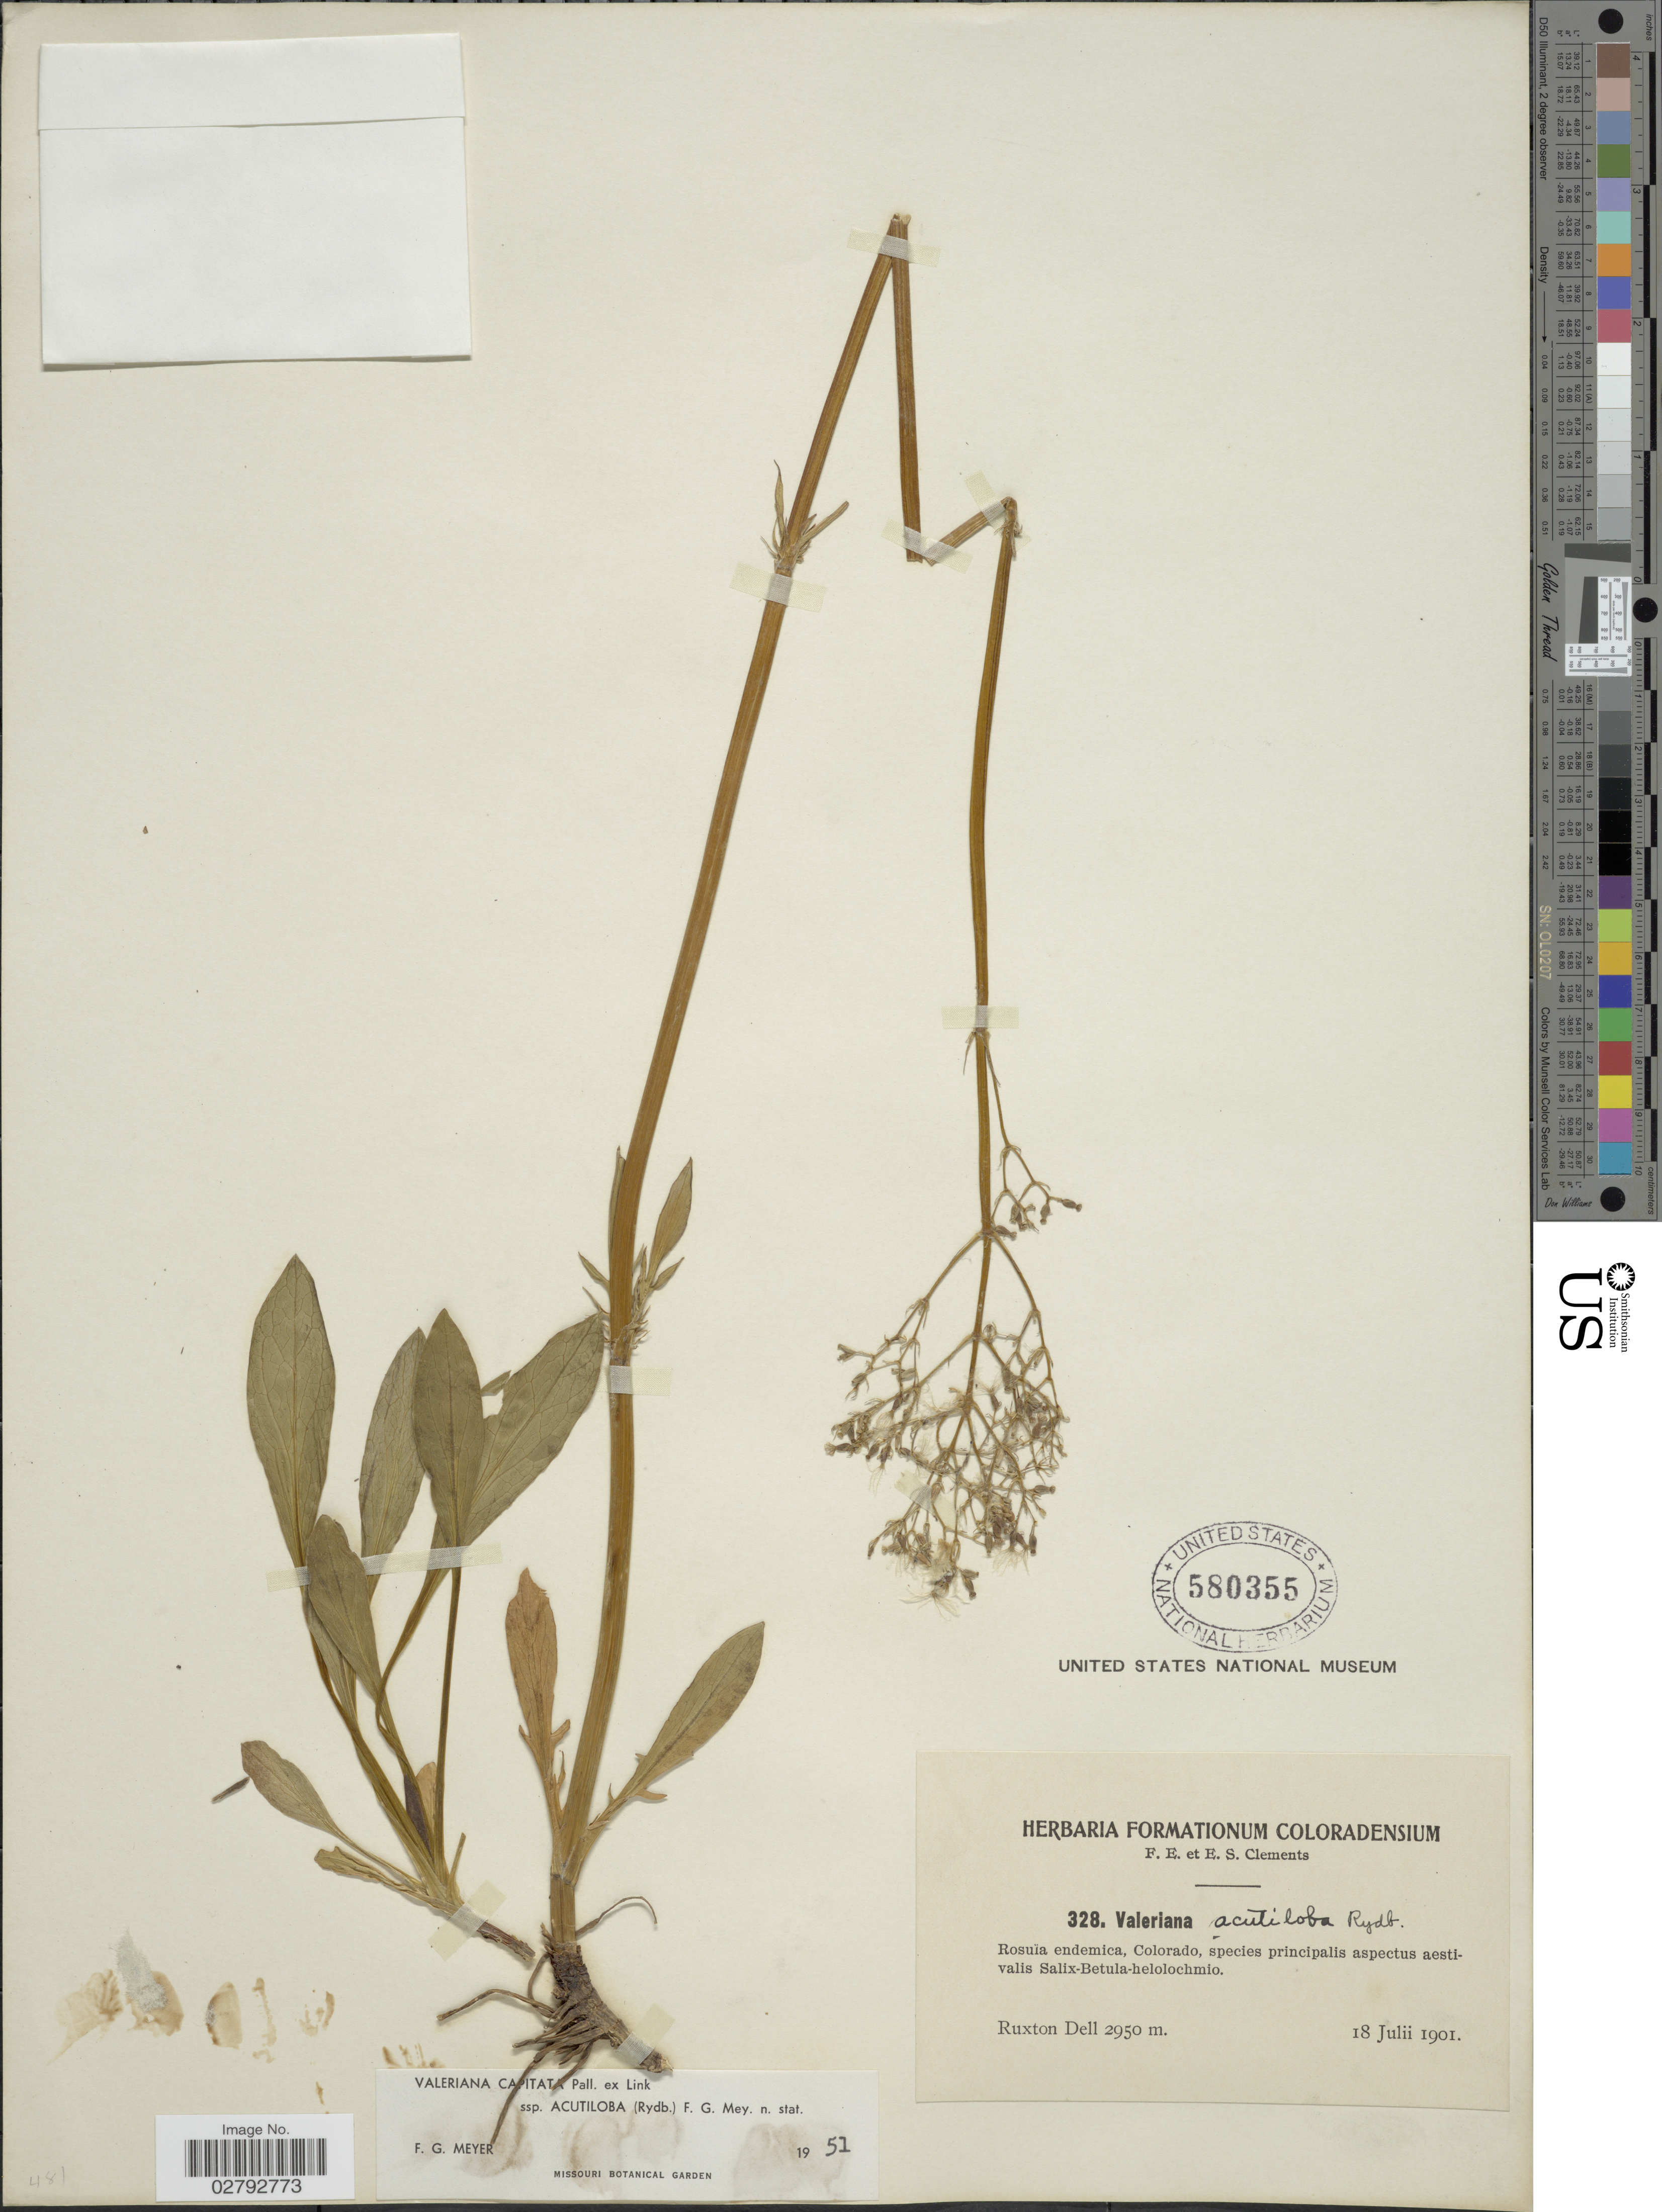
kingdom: Plantae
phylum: Tracheophyta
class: Magnoliopsida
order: Dipsacales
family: Caprifoliaceae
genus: Valeriana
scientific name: Valeriana capitata subsp. acutiloba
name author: Pall. ex Link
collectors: F. E. Clements & E. S. Clements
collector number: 328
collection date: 1901-07-18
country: United States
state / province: Colorado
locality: Rosuïa endemica, species principalis aspectus aestivalis Salix-Betula-helolochmio. Ruxton Dell.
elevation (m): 2950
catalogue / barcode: US 580355